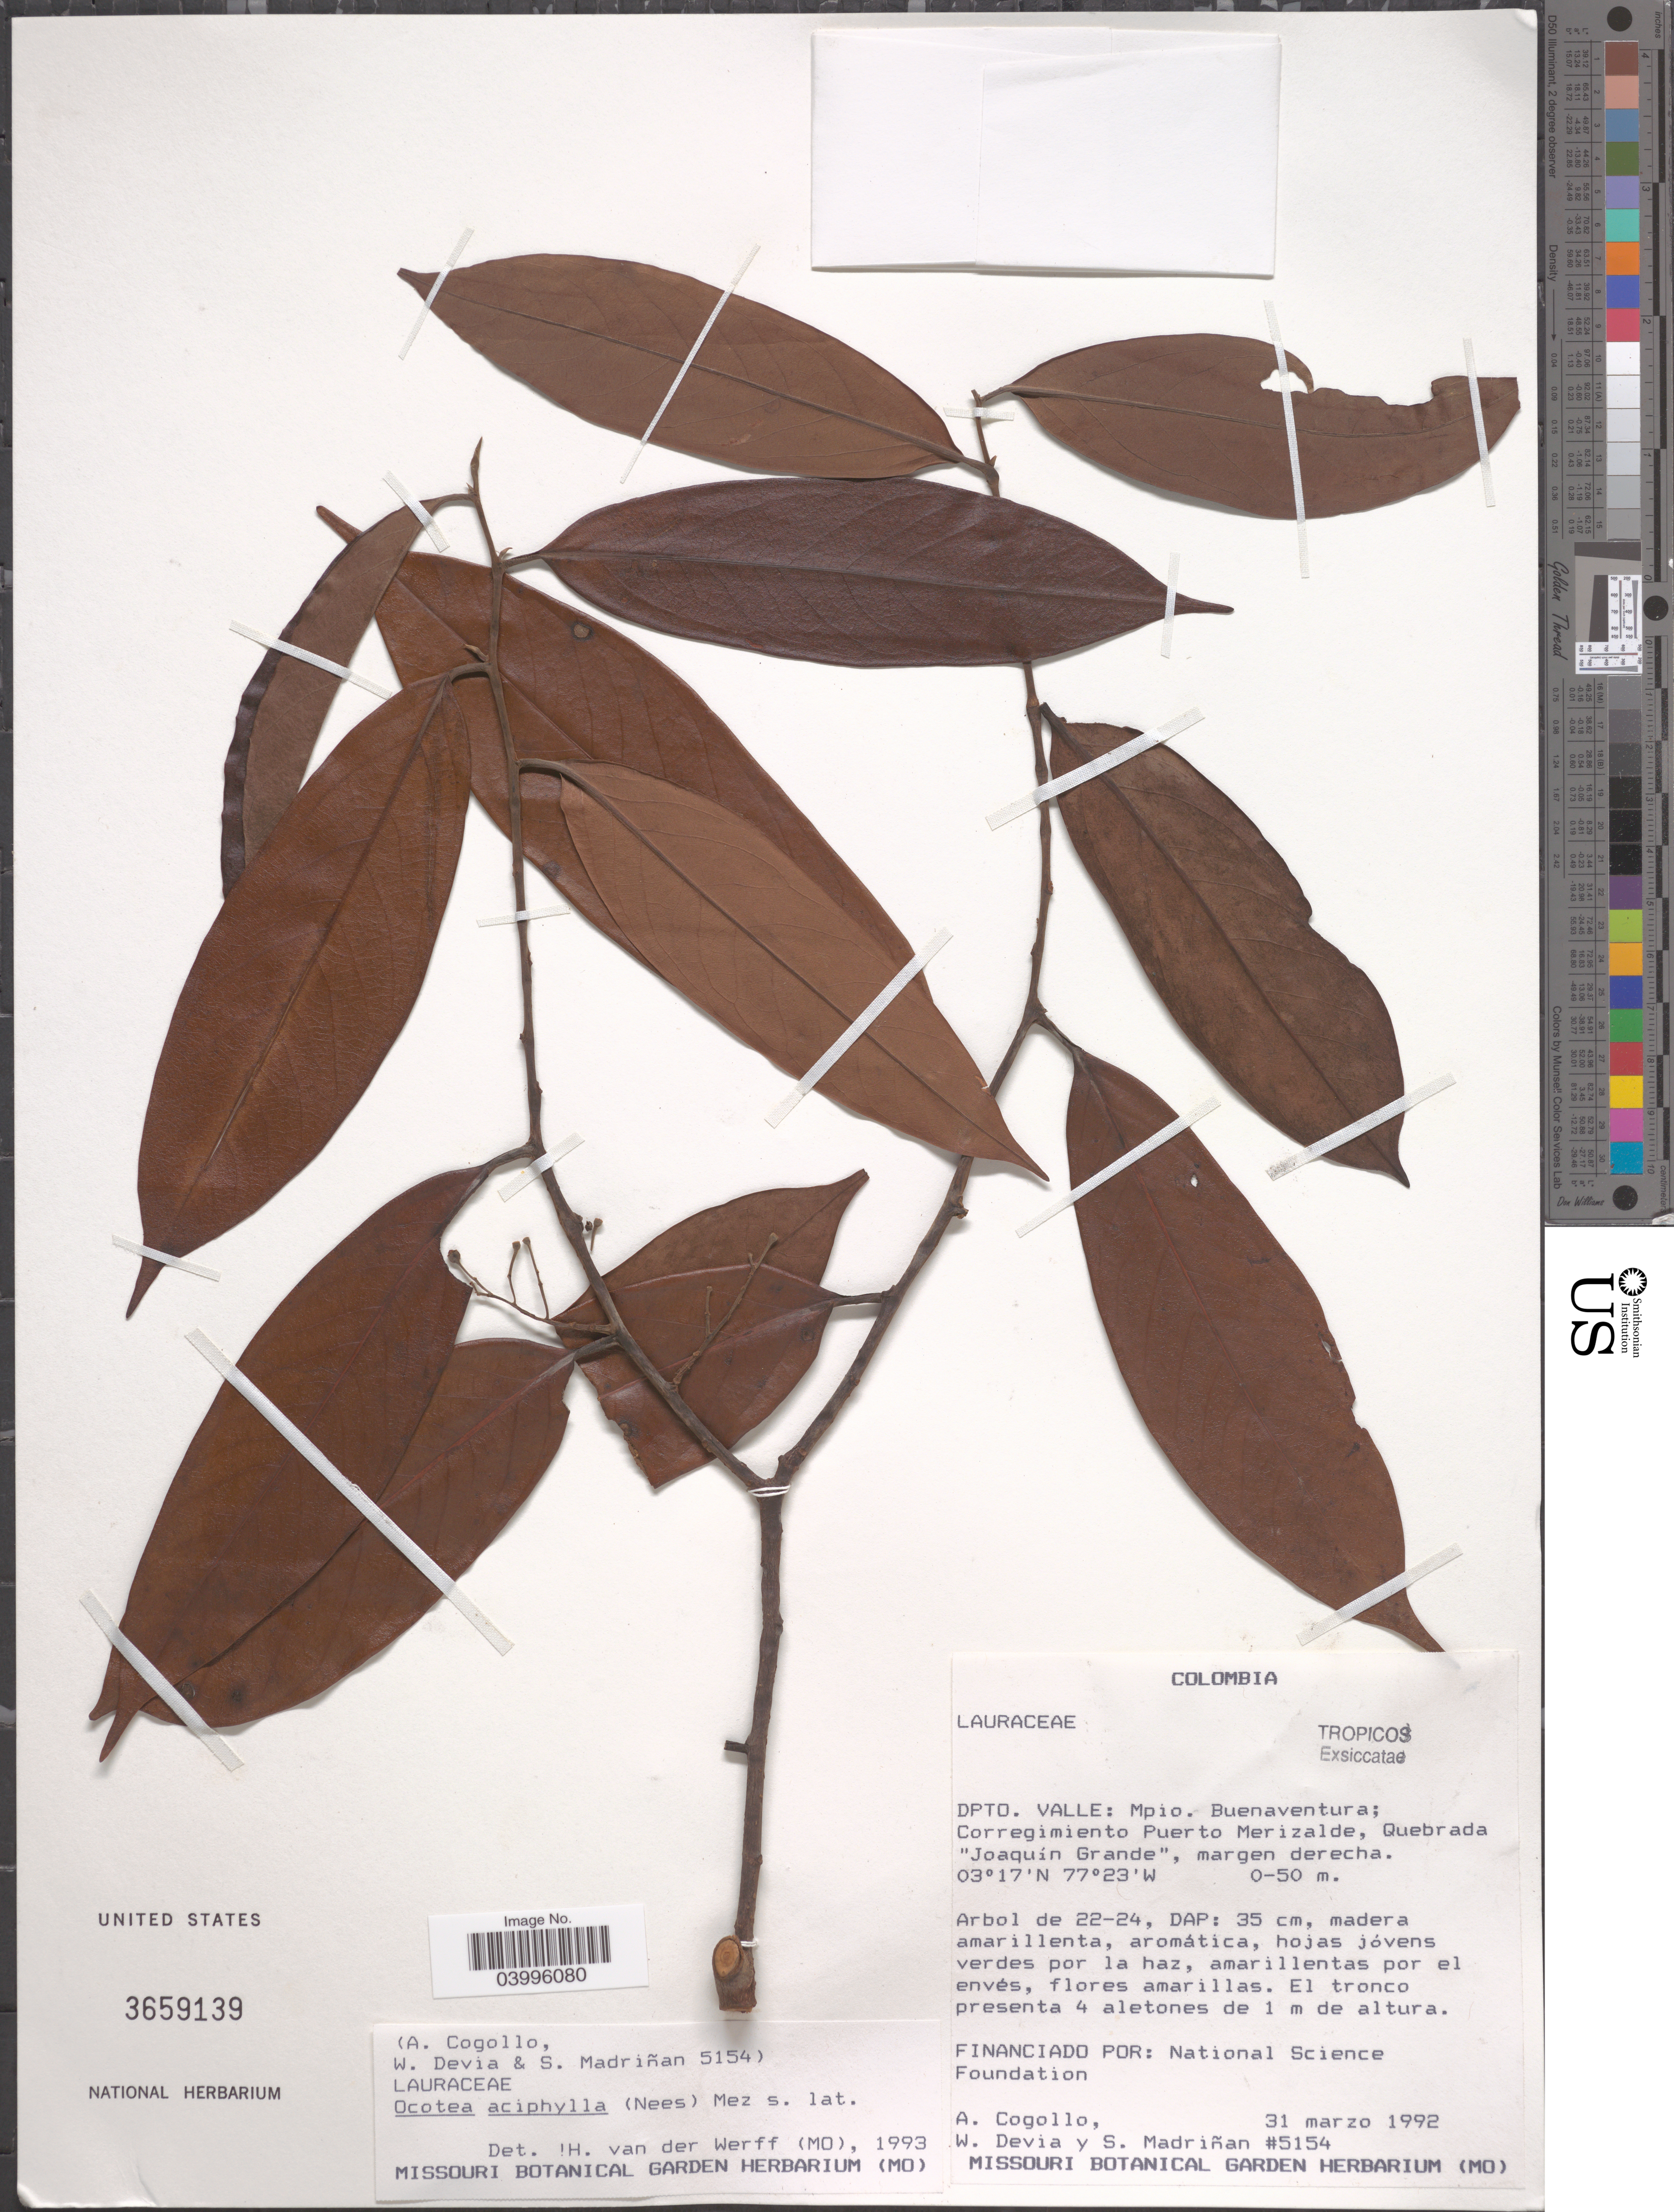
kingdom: Plantae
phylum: Tracheophyta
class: Magnoliopsida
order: Laurales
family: Lauraceae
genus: Ocotea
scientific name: Ocotea aciphylla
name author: (Nees & Mart.) Mez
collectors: A. Cogollo, W. Devia & S. Madriñán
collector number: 5154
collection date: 1992-03-31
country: Colombia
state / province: Valle del Cauca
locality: Dpto. Valle: Mpio. Buenaventura; Corregimiento Puerto Merizalde, Quebrada "Joaquín Grande", margen derecha.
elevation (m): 0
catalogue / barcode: US 3659139